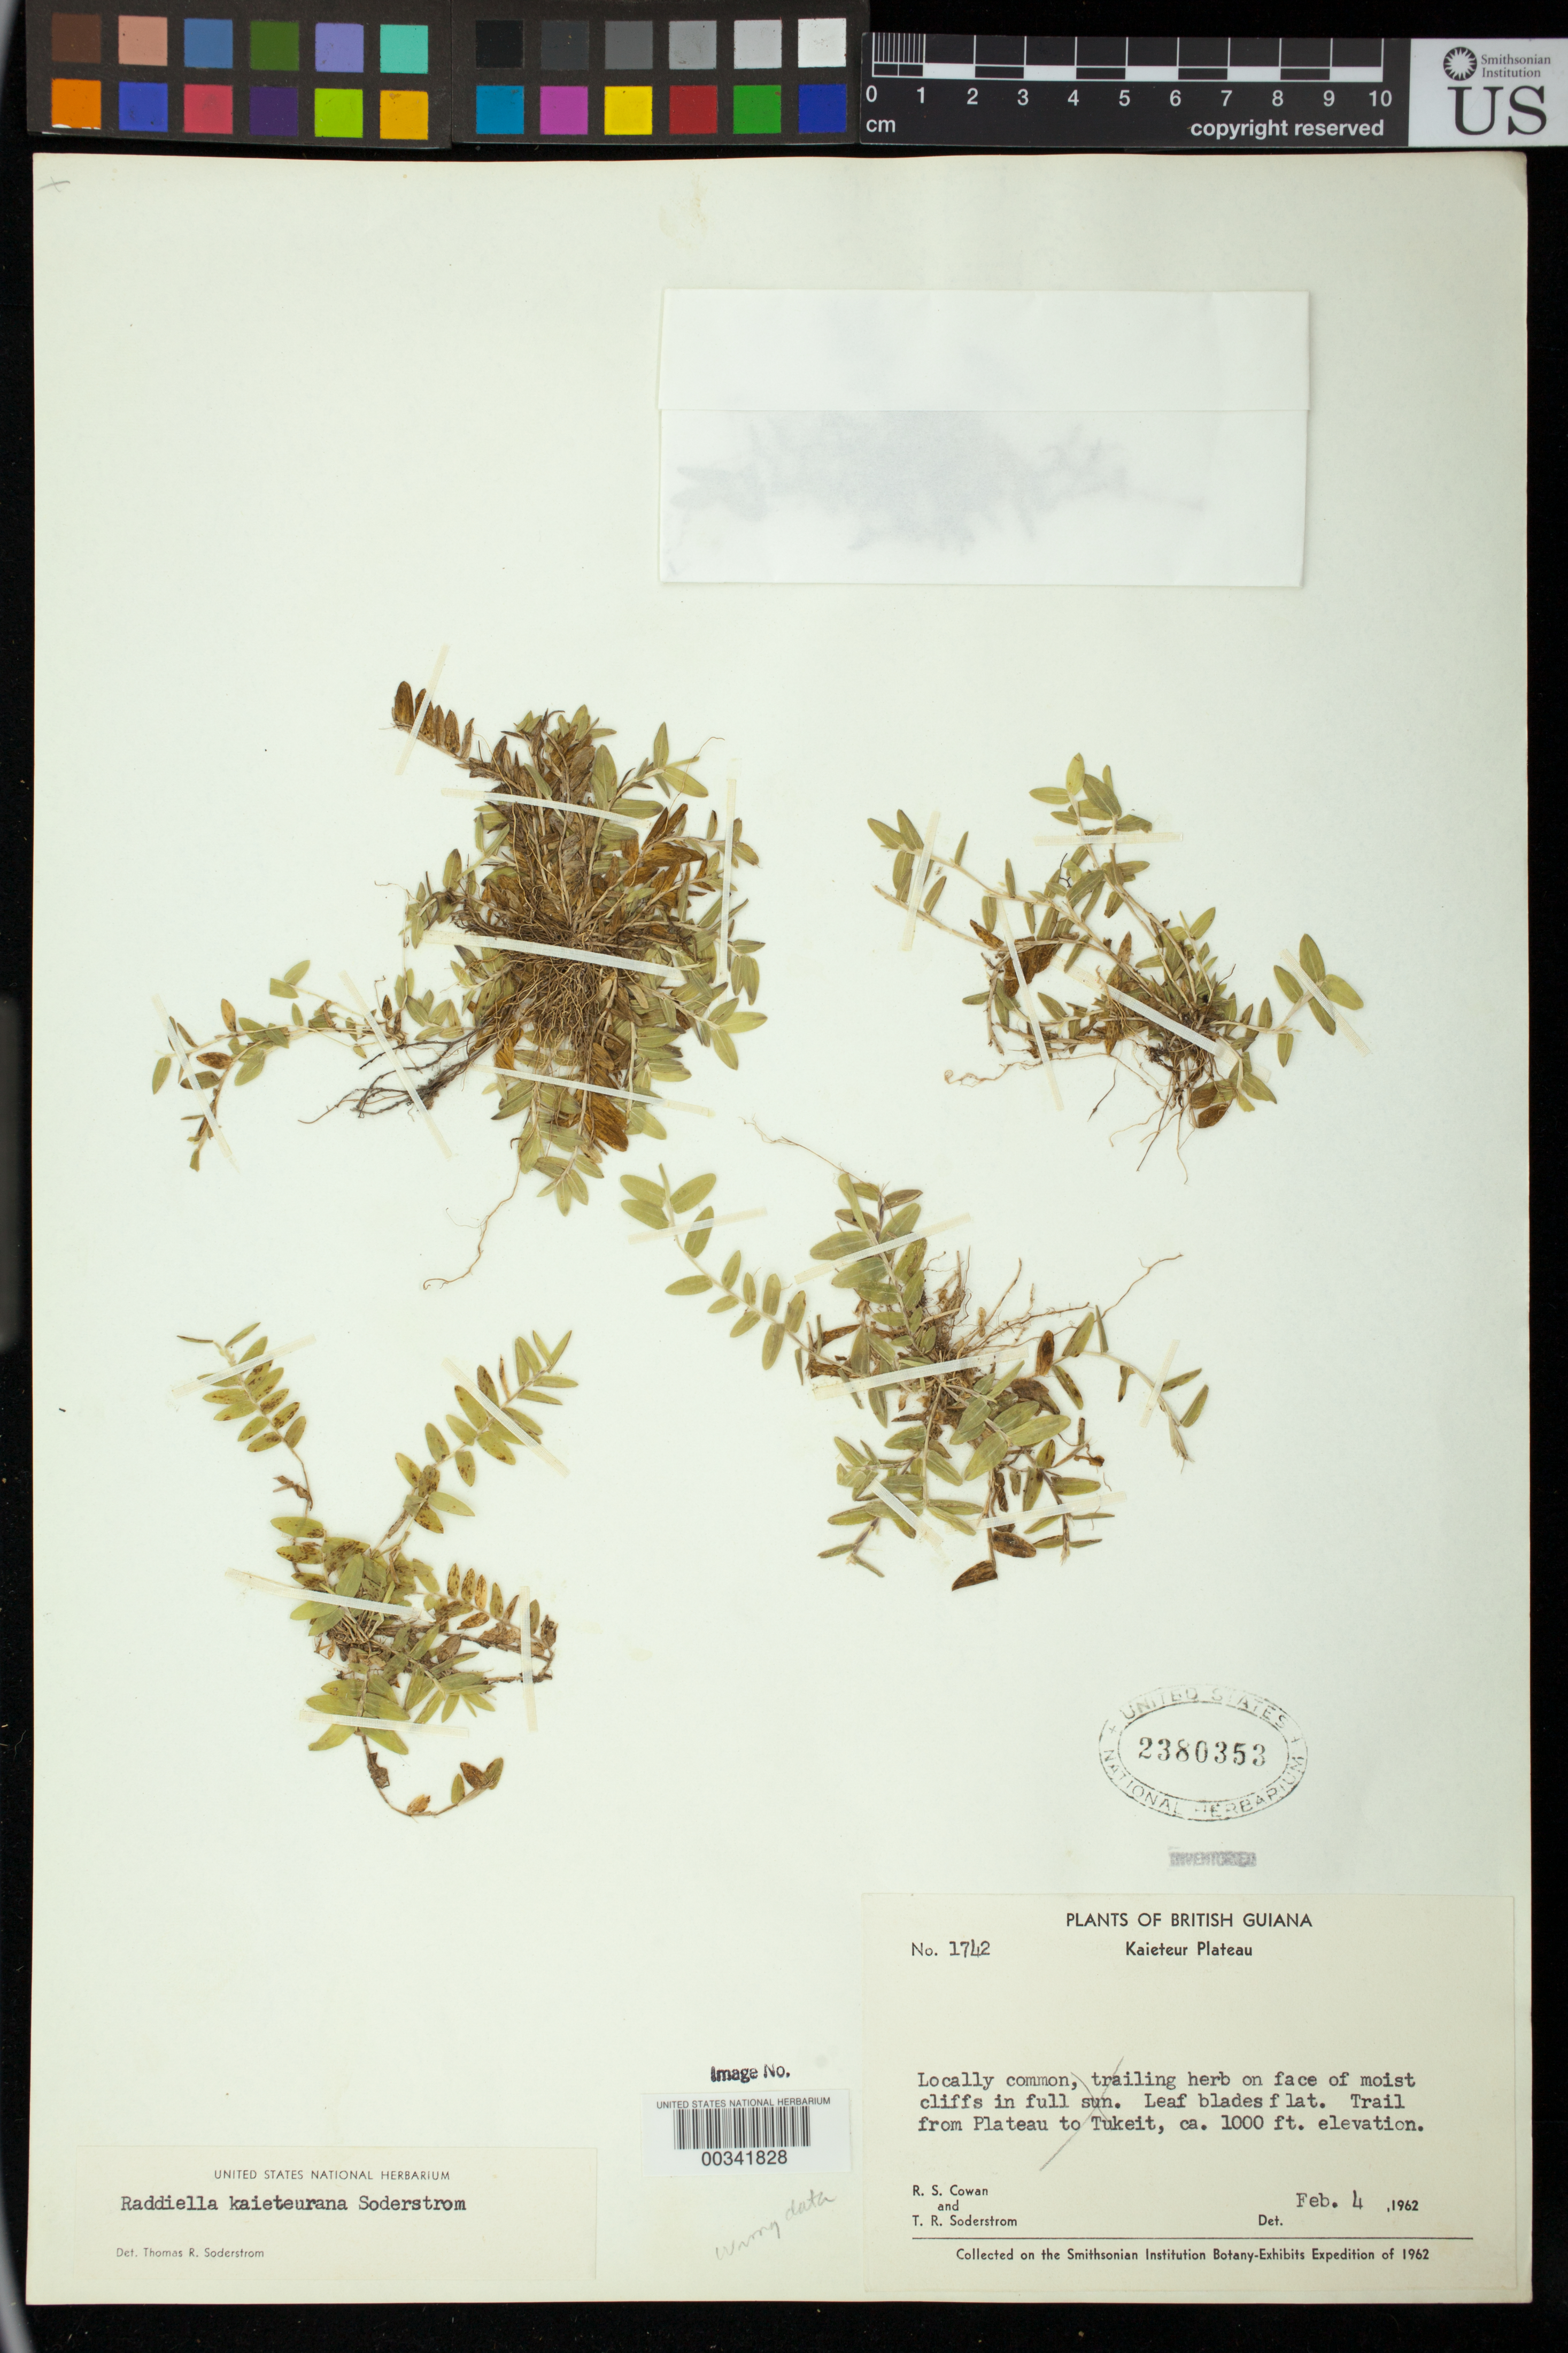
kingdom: Plantae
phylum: Tracheophyta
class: Liliopsida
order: Poales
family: Poaceae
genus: Raddiella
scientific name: Raddiella kaieteurana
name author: Soderstr.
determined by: Soderstrom, T. R.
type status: Isotype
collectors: R. S. Cowan & T. R. Soderstrom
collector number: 1742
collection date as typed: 04 Feb 1962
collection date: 1962-02-04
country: Guyana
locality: Kaieteur Plateau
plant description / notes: Apparently an isotype of Raddiella kaieteurana Soderstr.; same collector number & date, but not annotated as type and other label data don't match (annotated "wrong data").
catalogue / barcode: US 2380353